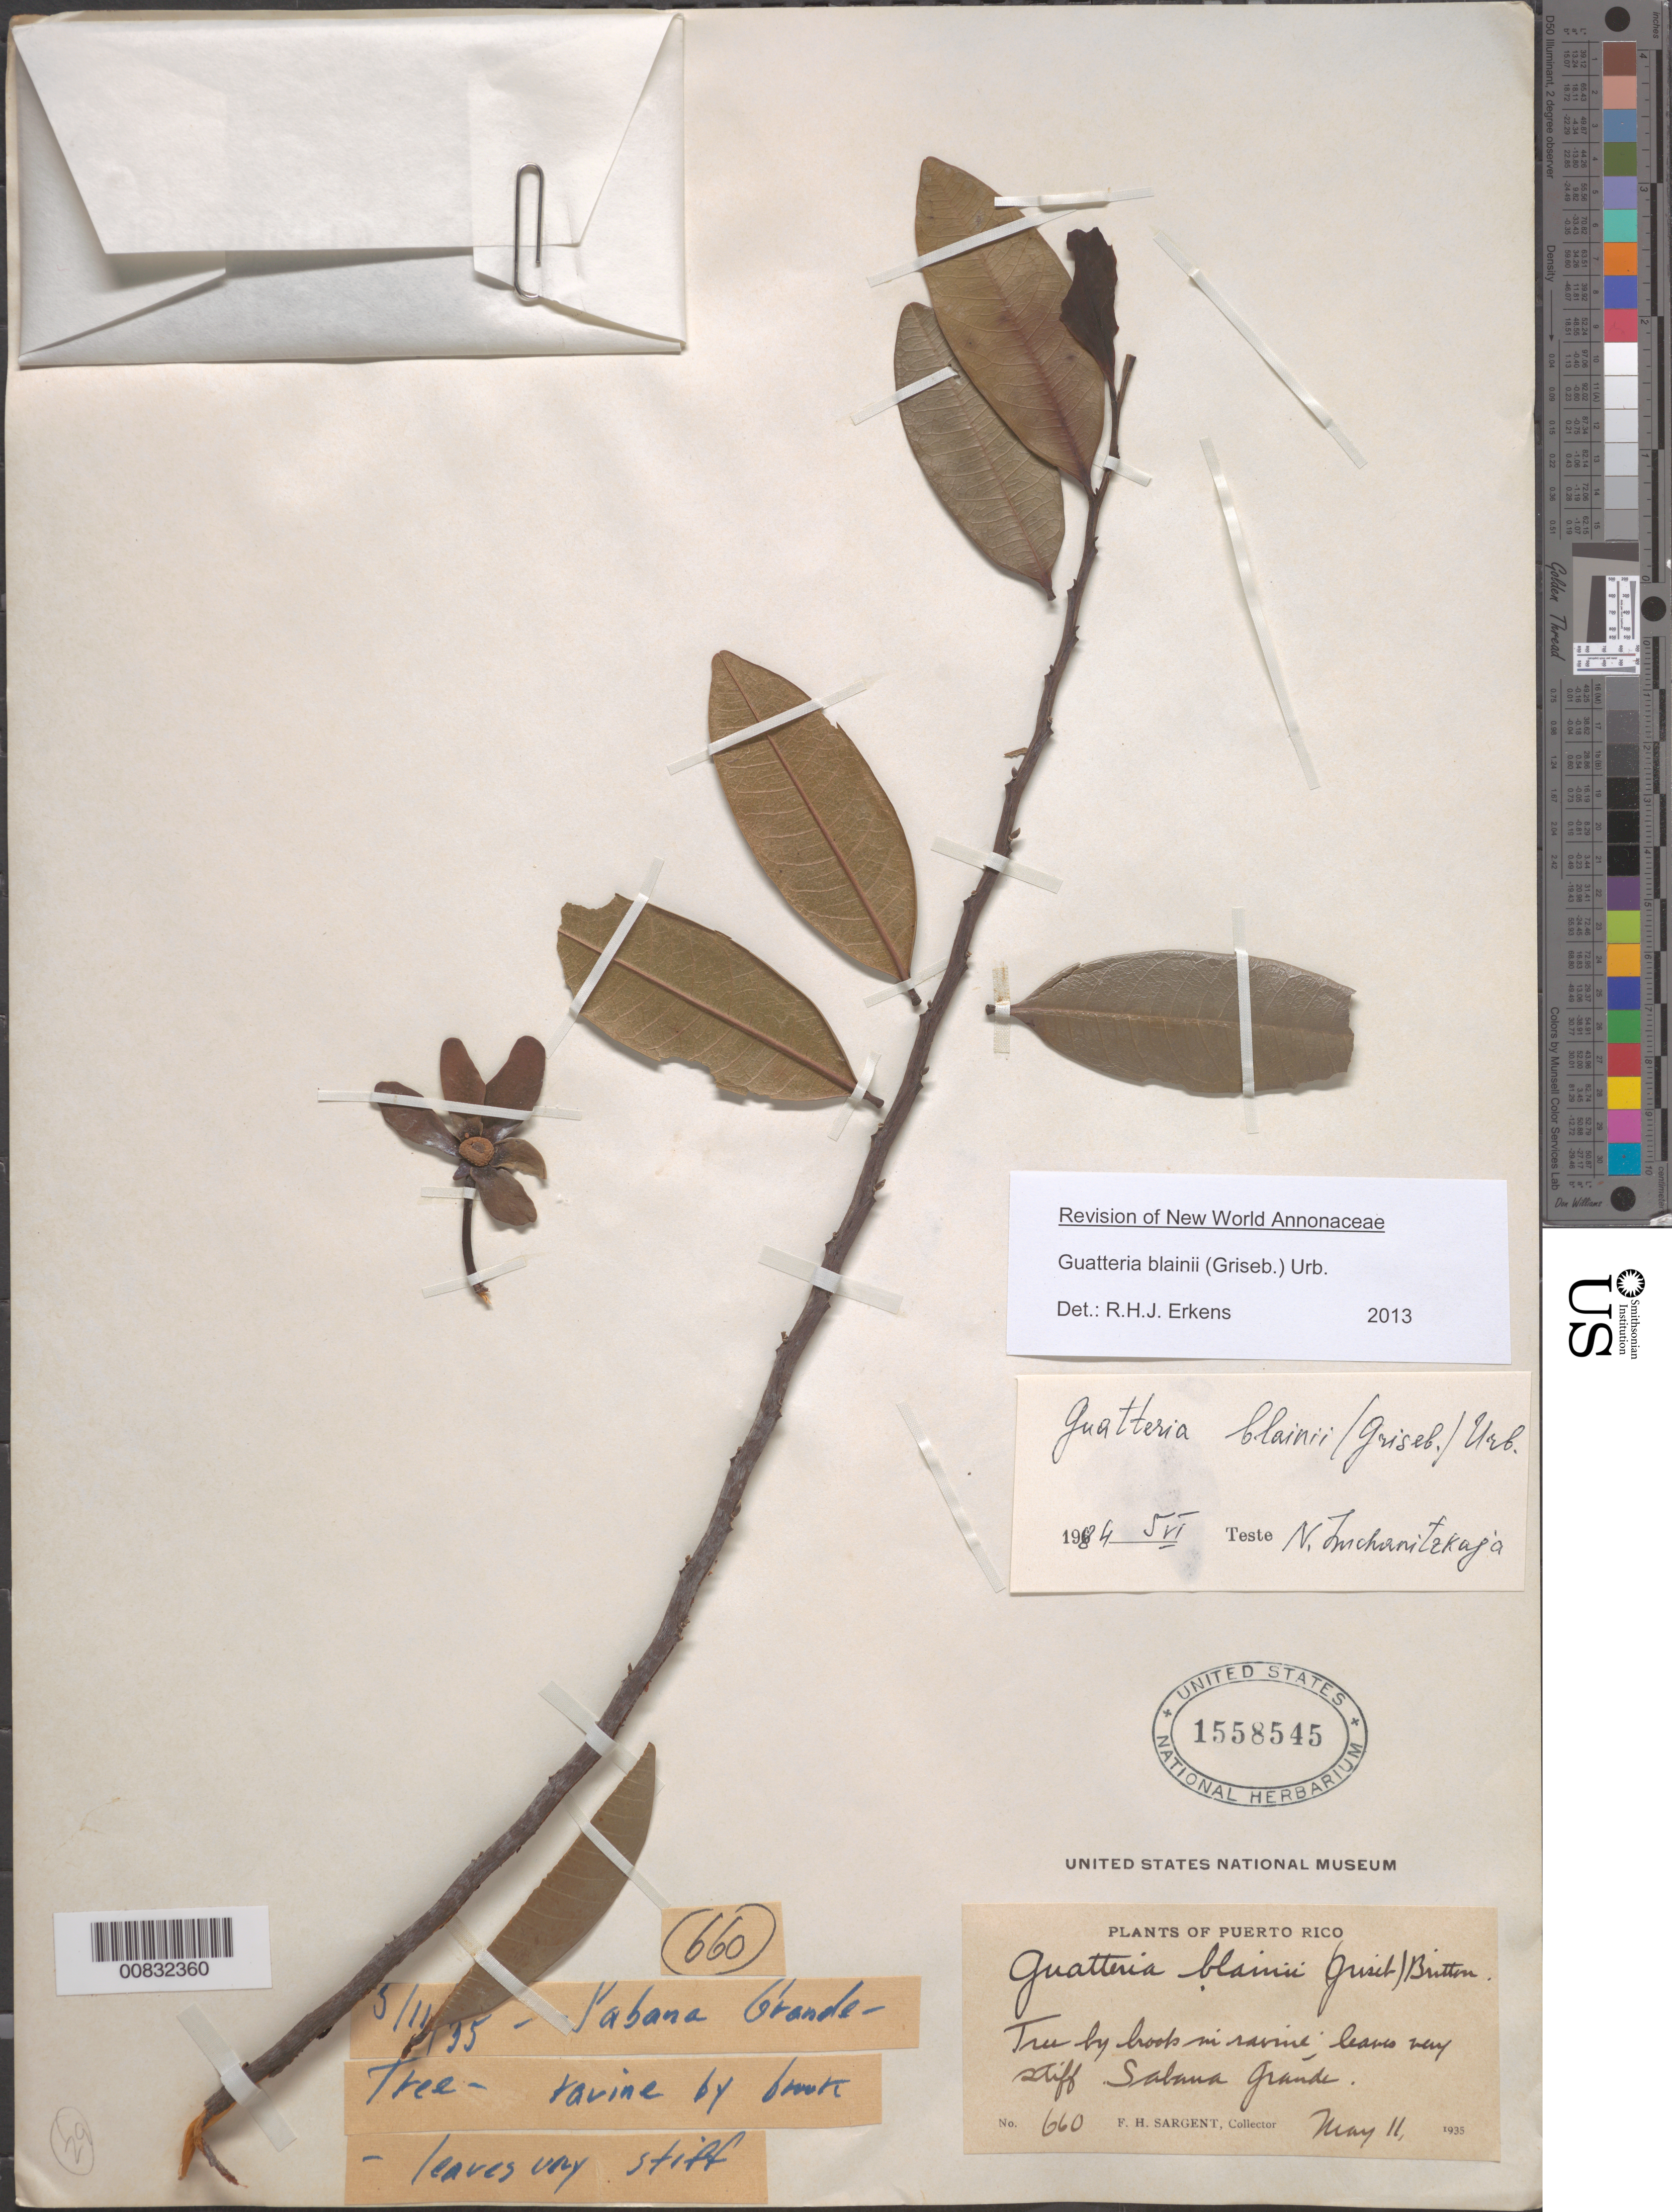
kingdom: Plantae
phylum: Tracheophyta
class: Magnoliopsida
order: Magnoliales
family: Annonaceae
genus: Guatteria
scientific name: Guatteria blainii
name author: (Griseb.) Urb.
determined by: Erkens, R. H. J.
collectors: F. H. Sargent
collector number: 660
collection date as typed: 11 May 1935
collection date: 1935-05-11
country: Puerto Rico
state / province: Sabana Grande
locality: Sabana Grande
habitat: by brook in ravine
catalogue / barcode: US 1558545